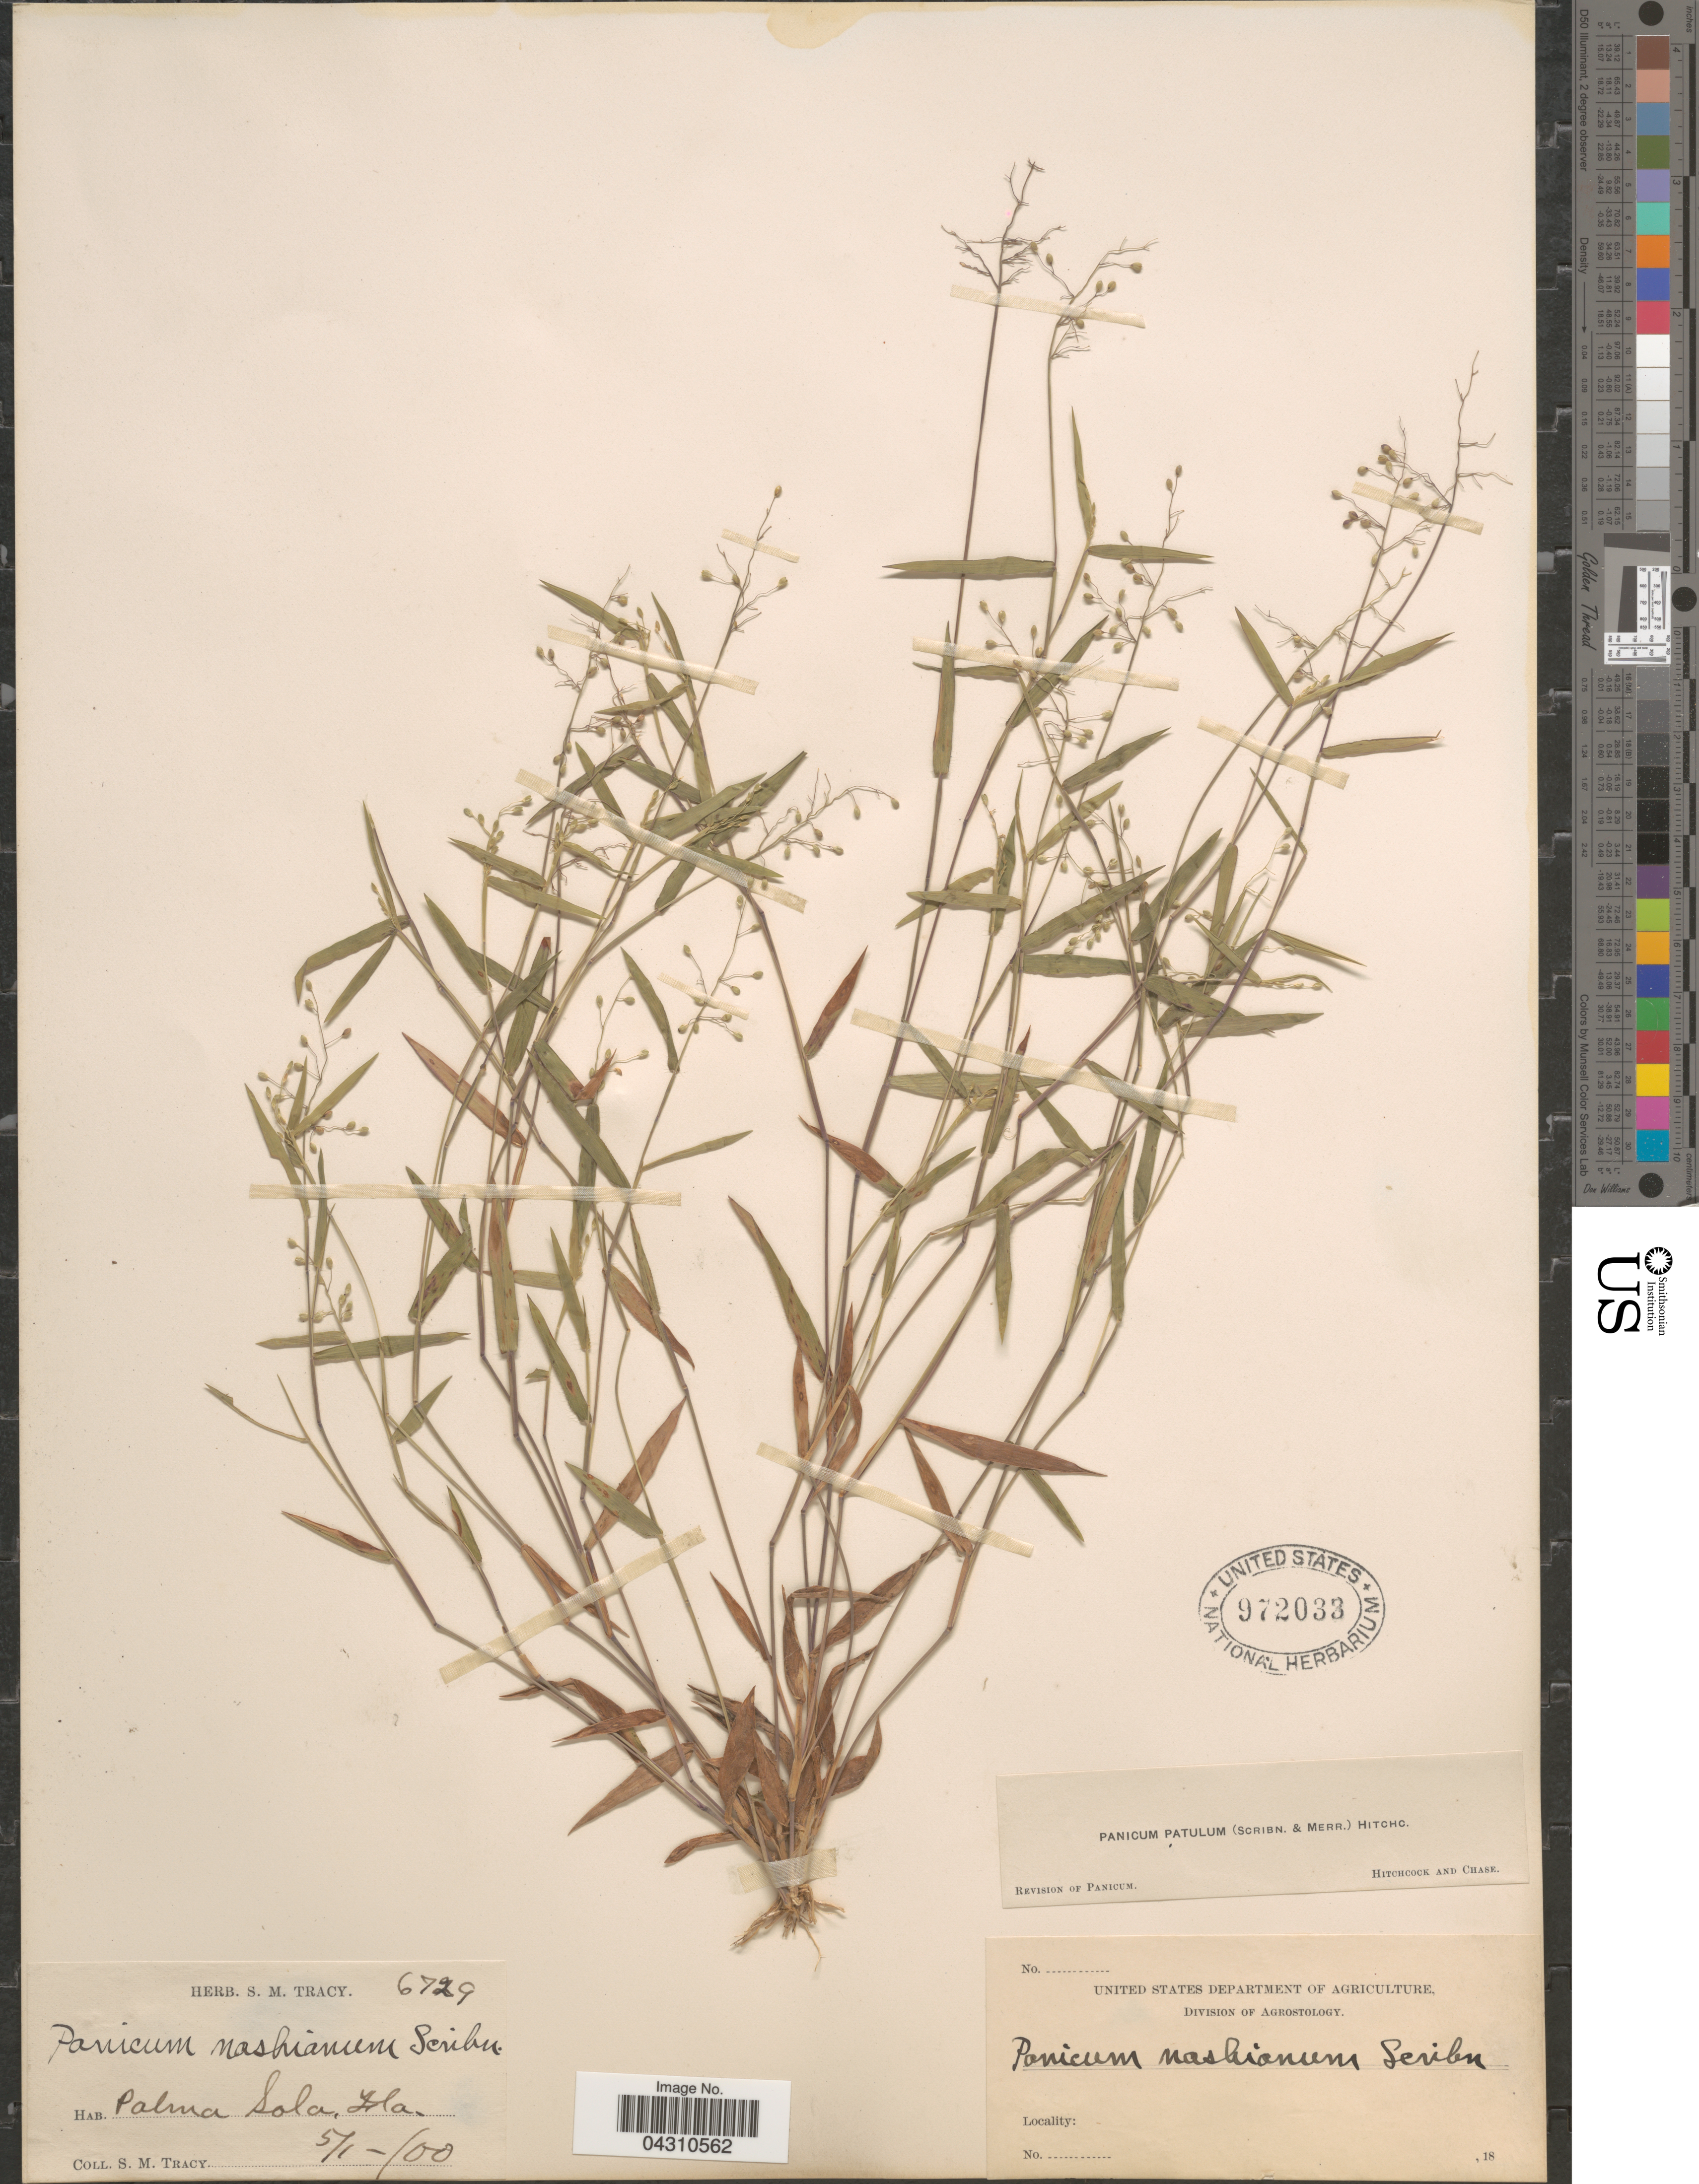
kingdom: Plantae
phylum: Tracheophyta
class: Liliopsida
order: Poales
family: Poaceae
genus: Dichanthelium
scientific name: Dichanthelium portoricense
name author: (Desv. ex Ham.) B.F. Hansen & Wunderlin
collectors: S. M. Tracy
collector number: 6729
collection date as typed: Transcribed d/m/y: 1/5/0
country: United States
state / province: Florida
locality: Palma Sola.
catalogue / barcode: US 972033